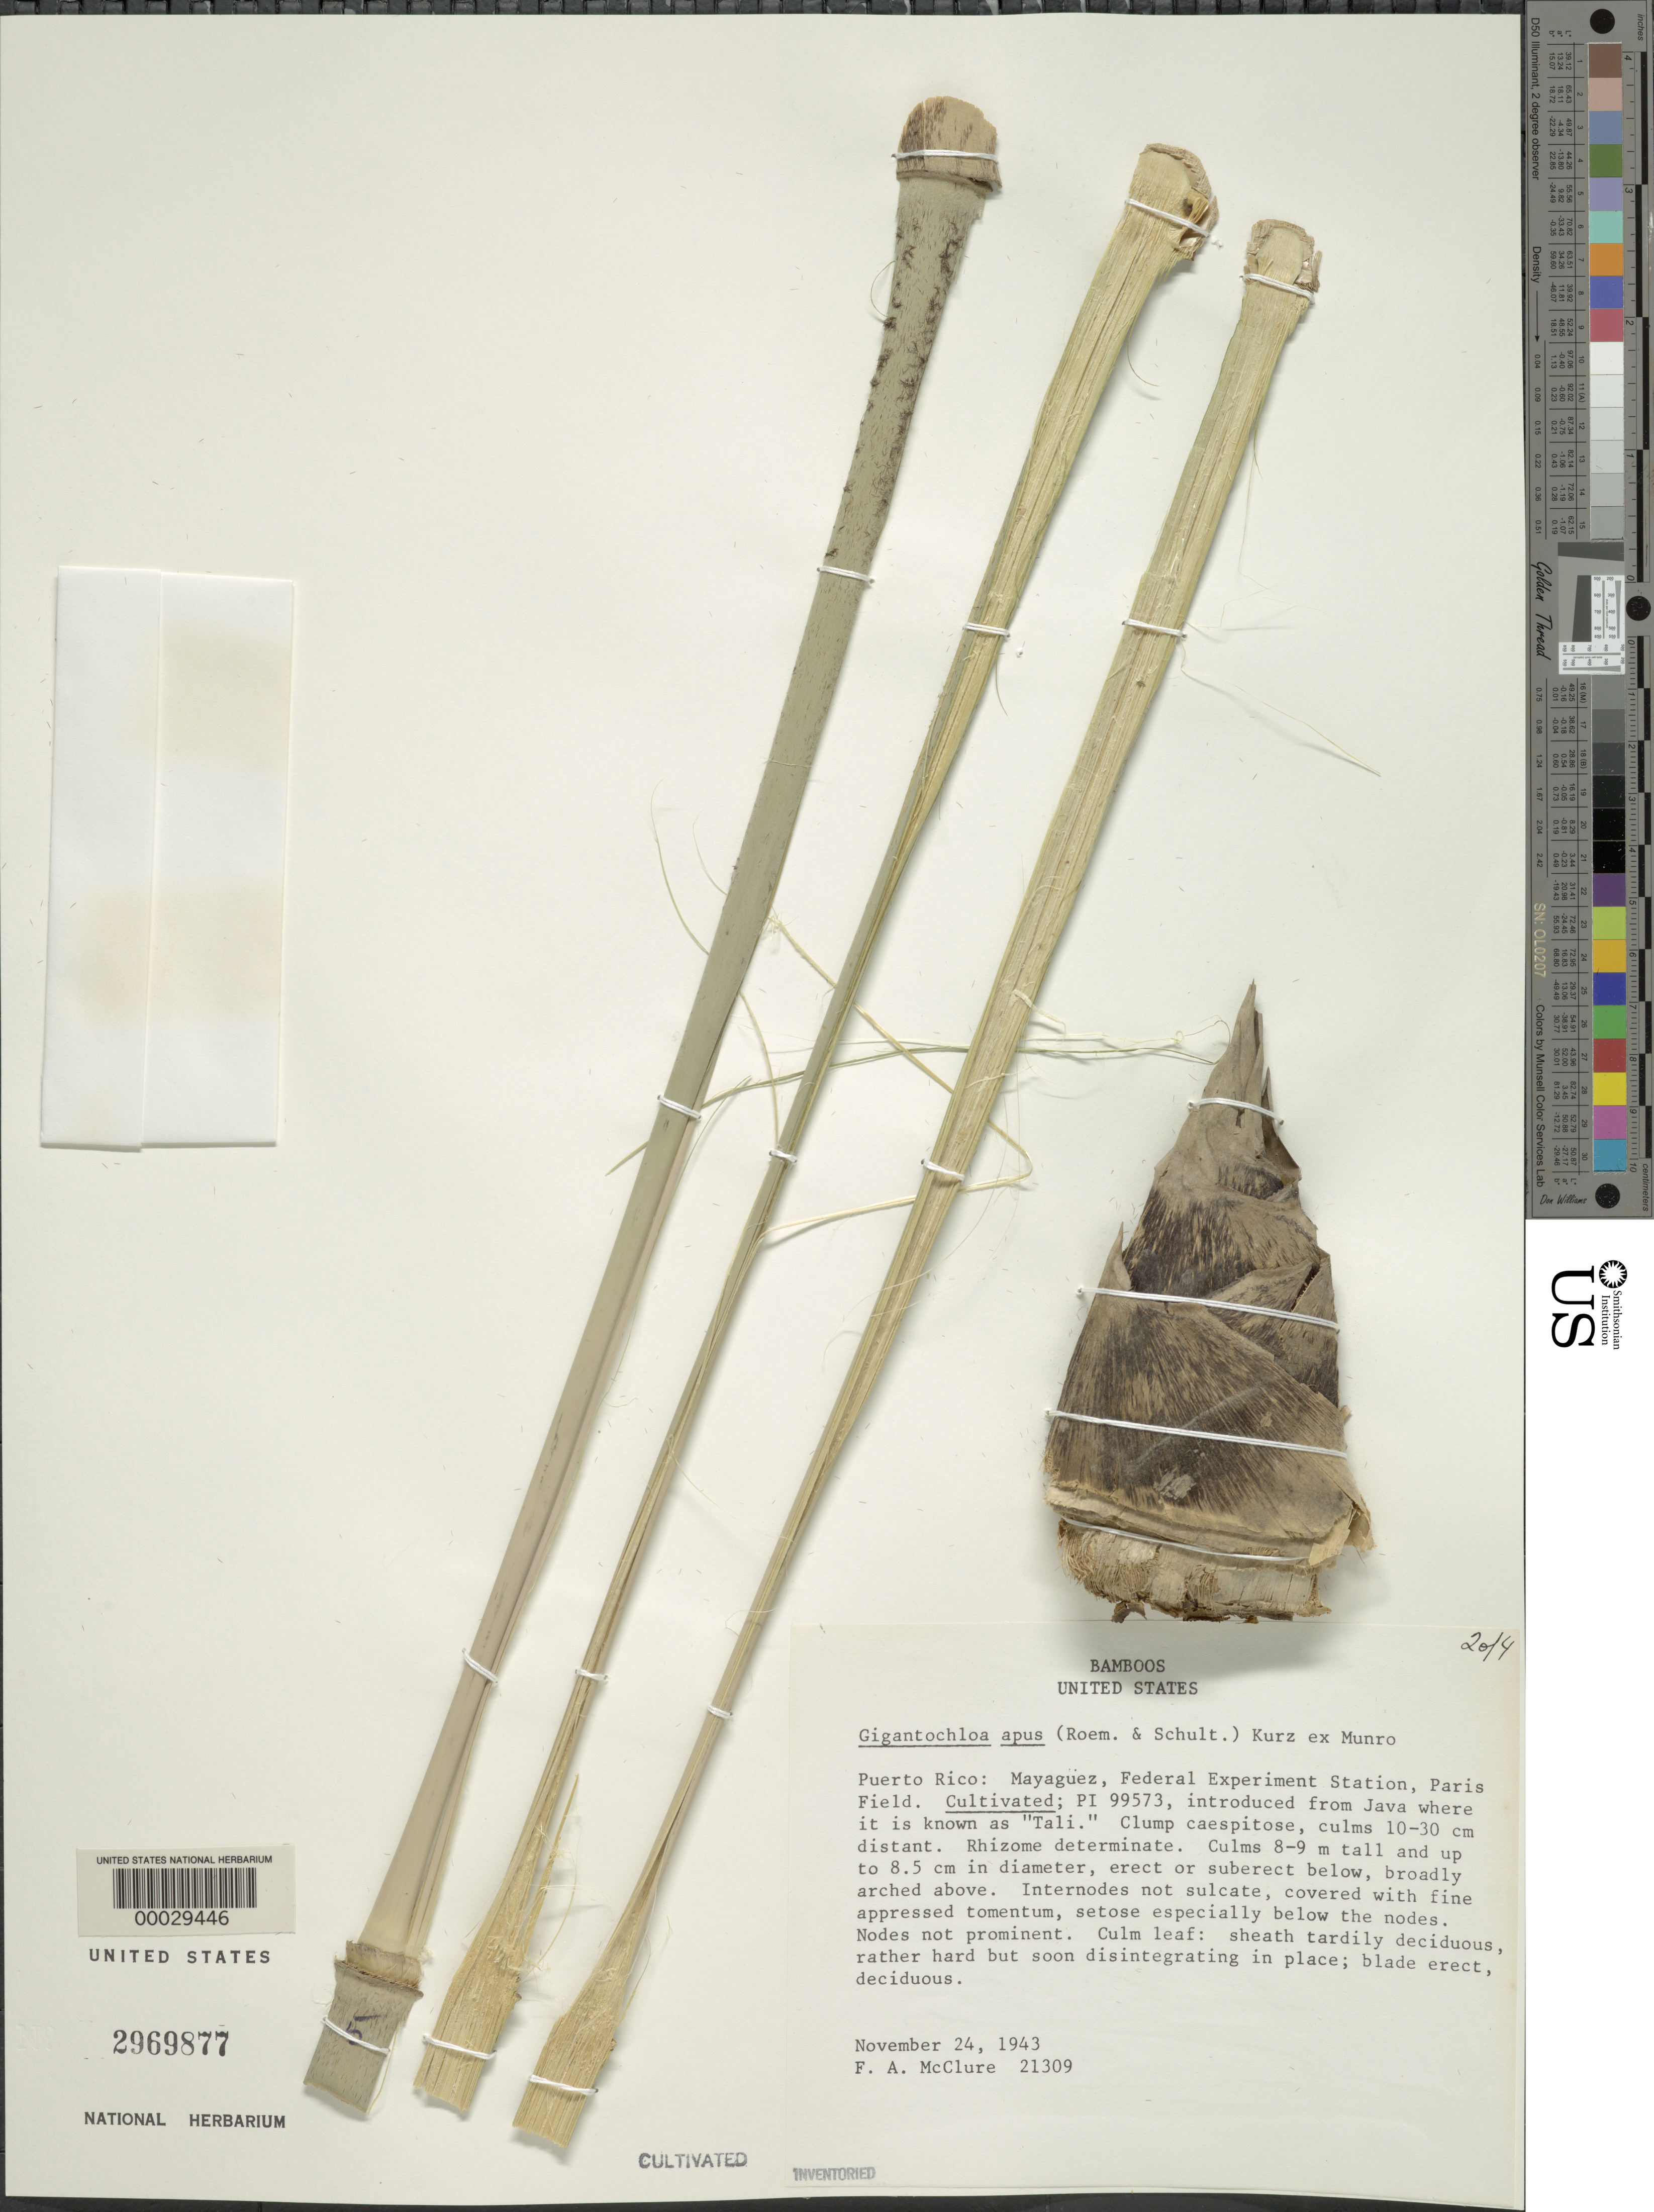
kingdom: Plantae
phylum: Tracheophyta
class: Liliopsida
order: Poales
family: Poaceae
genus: Gigantochloa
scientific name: Gigantochloa apus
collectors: F. A. McClure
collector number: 21309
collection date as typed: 24 Nov 1943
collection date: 1943-11-24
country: Puerto Rico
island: Greater Antilles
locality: Federal experiment station, mayaguez, paris field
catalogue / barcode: US 2969877